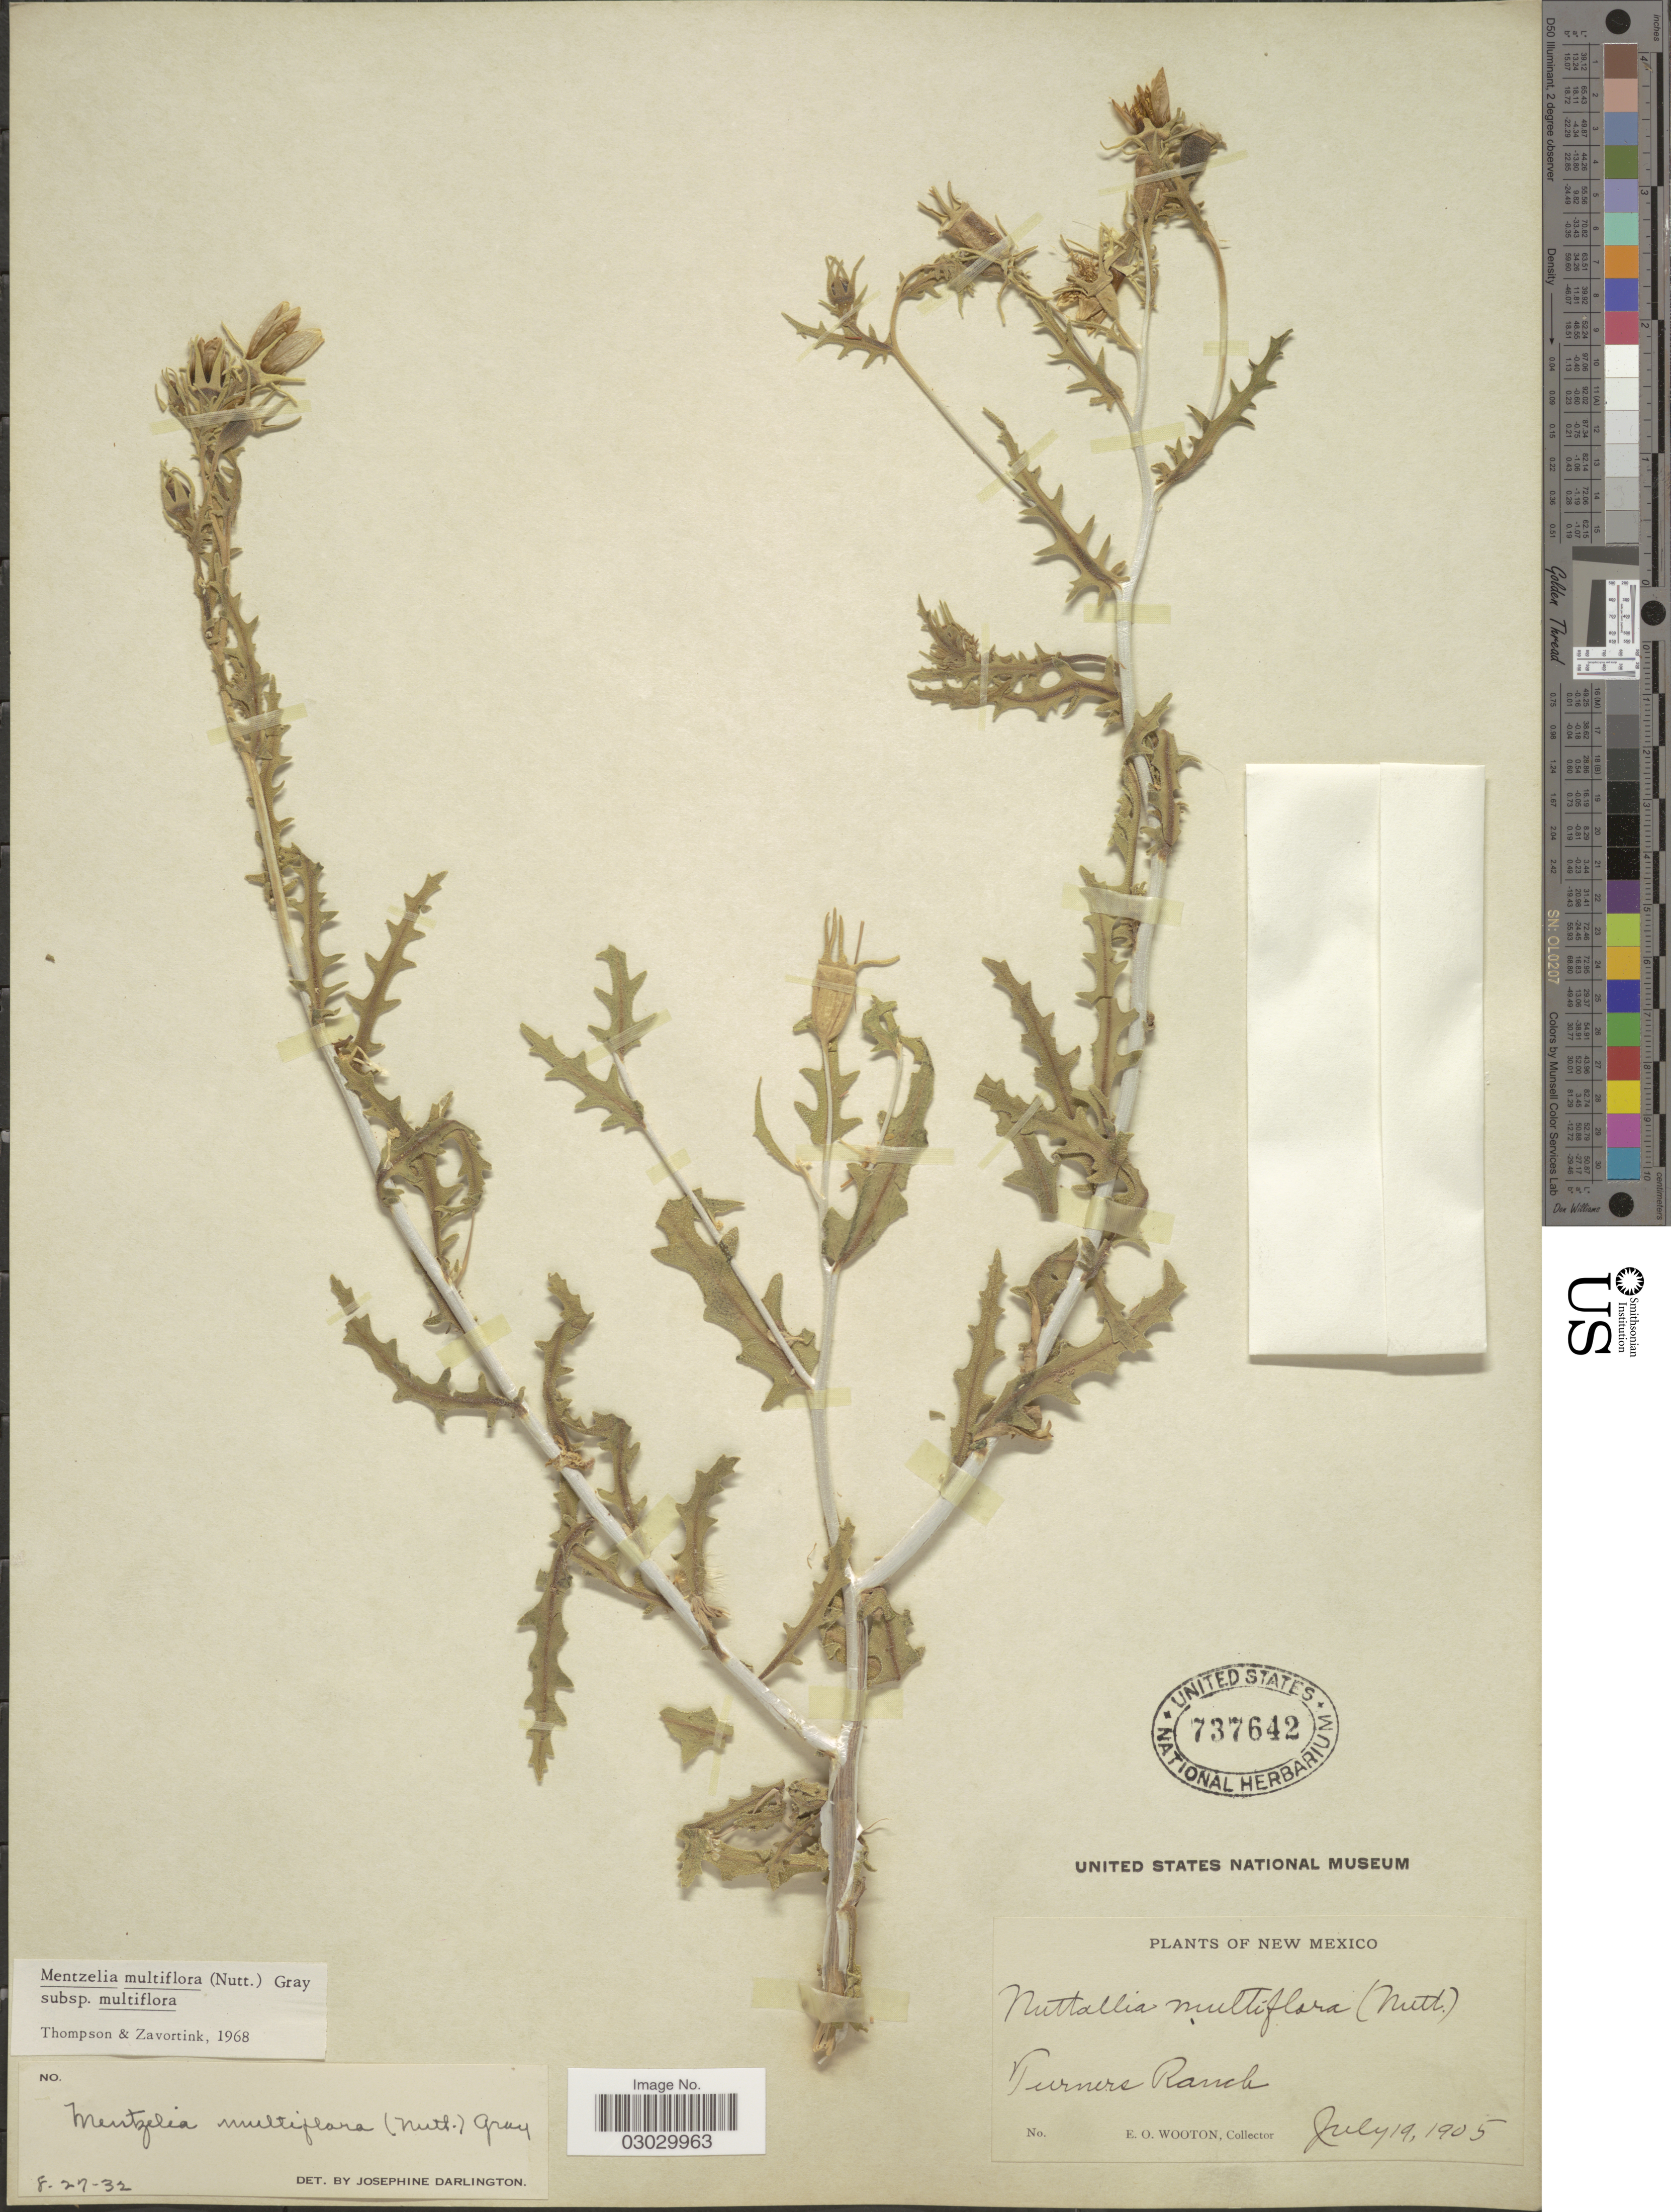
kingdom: Plantae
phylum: Tracheophyta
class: Magnoliopsida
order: Cornales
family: Loasaceae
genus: Mentzelia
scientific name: Mentzelia multiflora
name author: (Nutt.) A. Gray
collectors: E. O. Wooton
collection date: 1905-07-19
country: United States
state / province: New Mexico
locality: Purners Ranch.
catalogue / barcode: US 737642